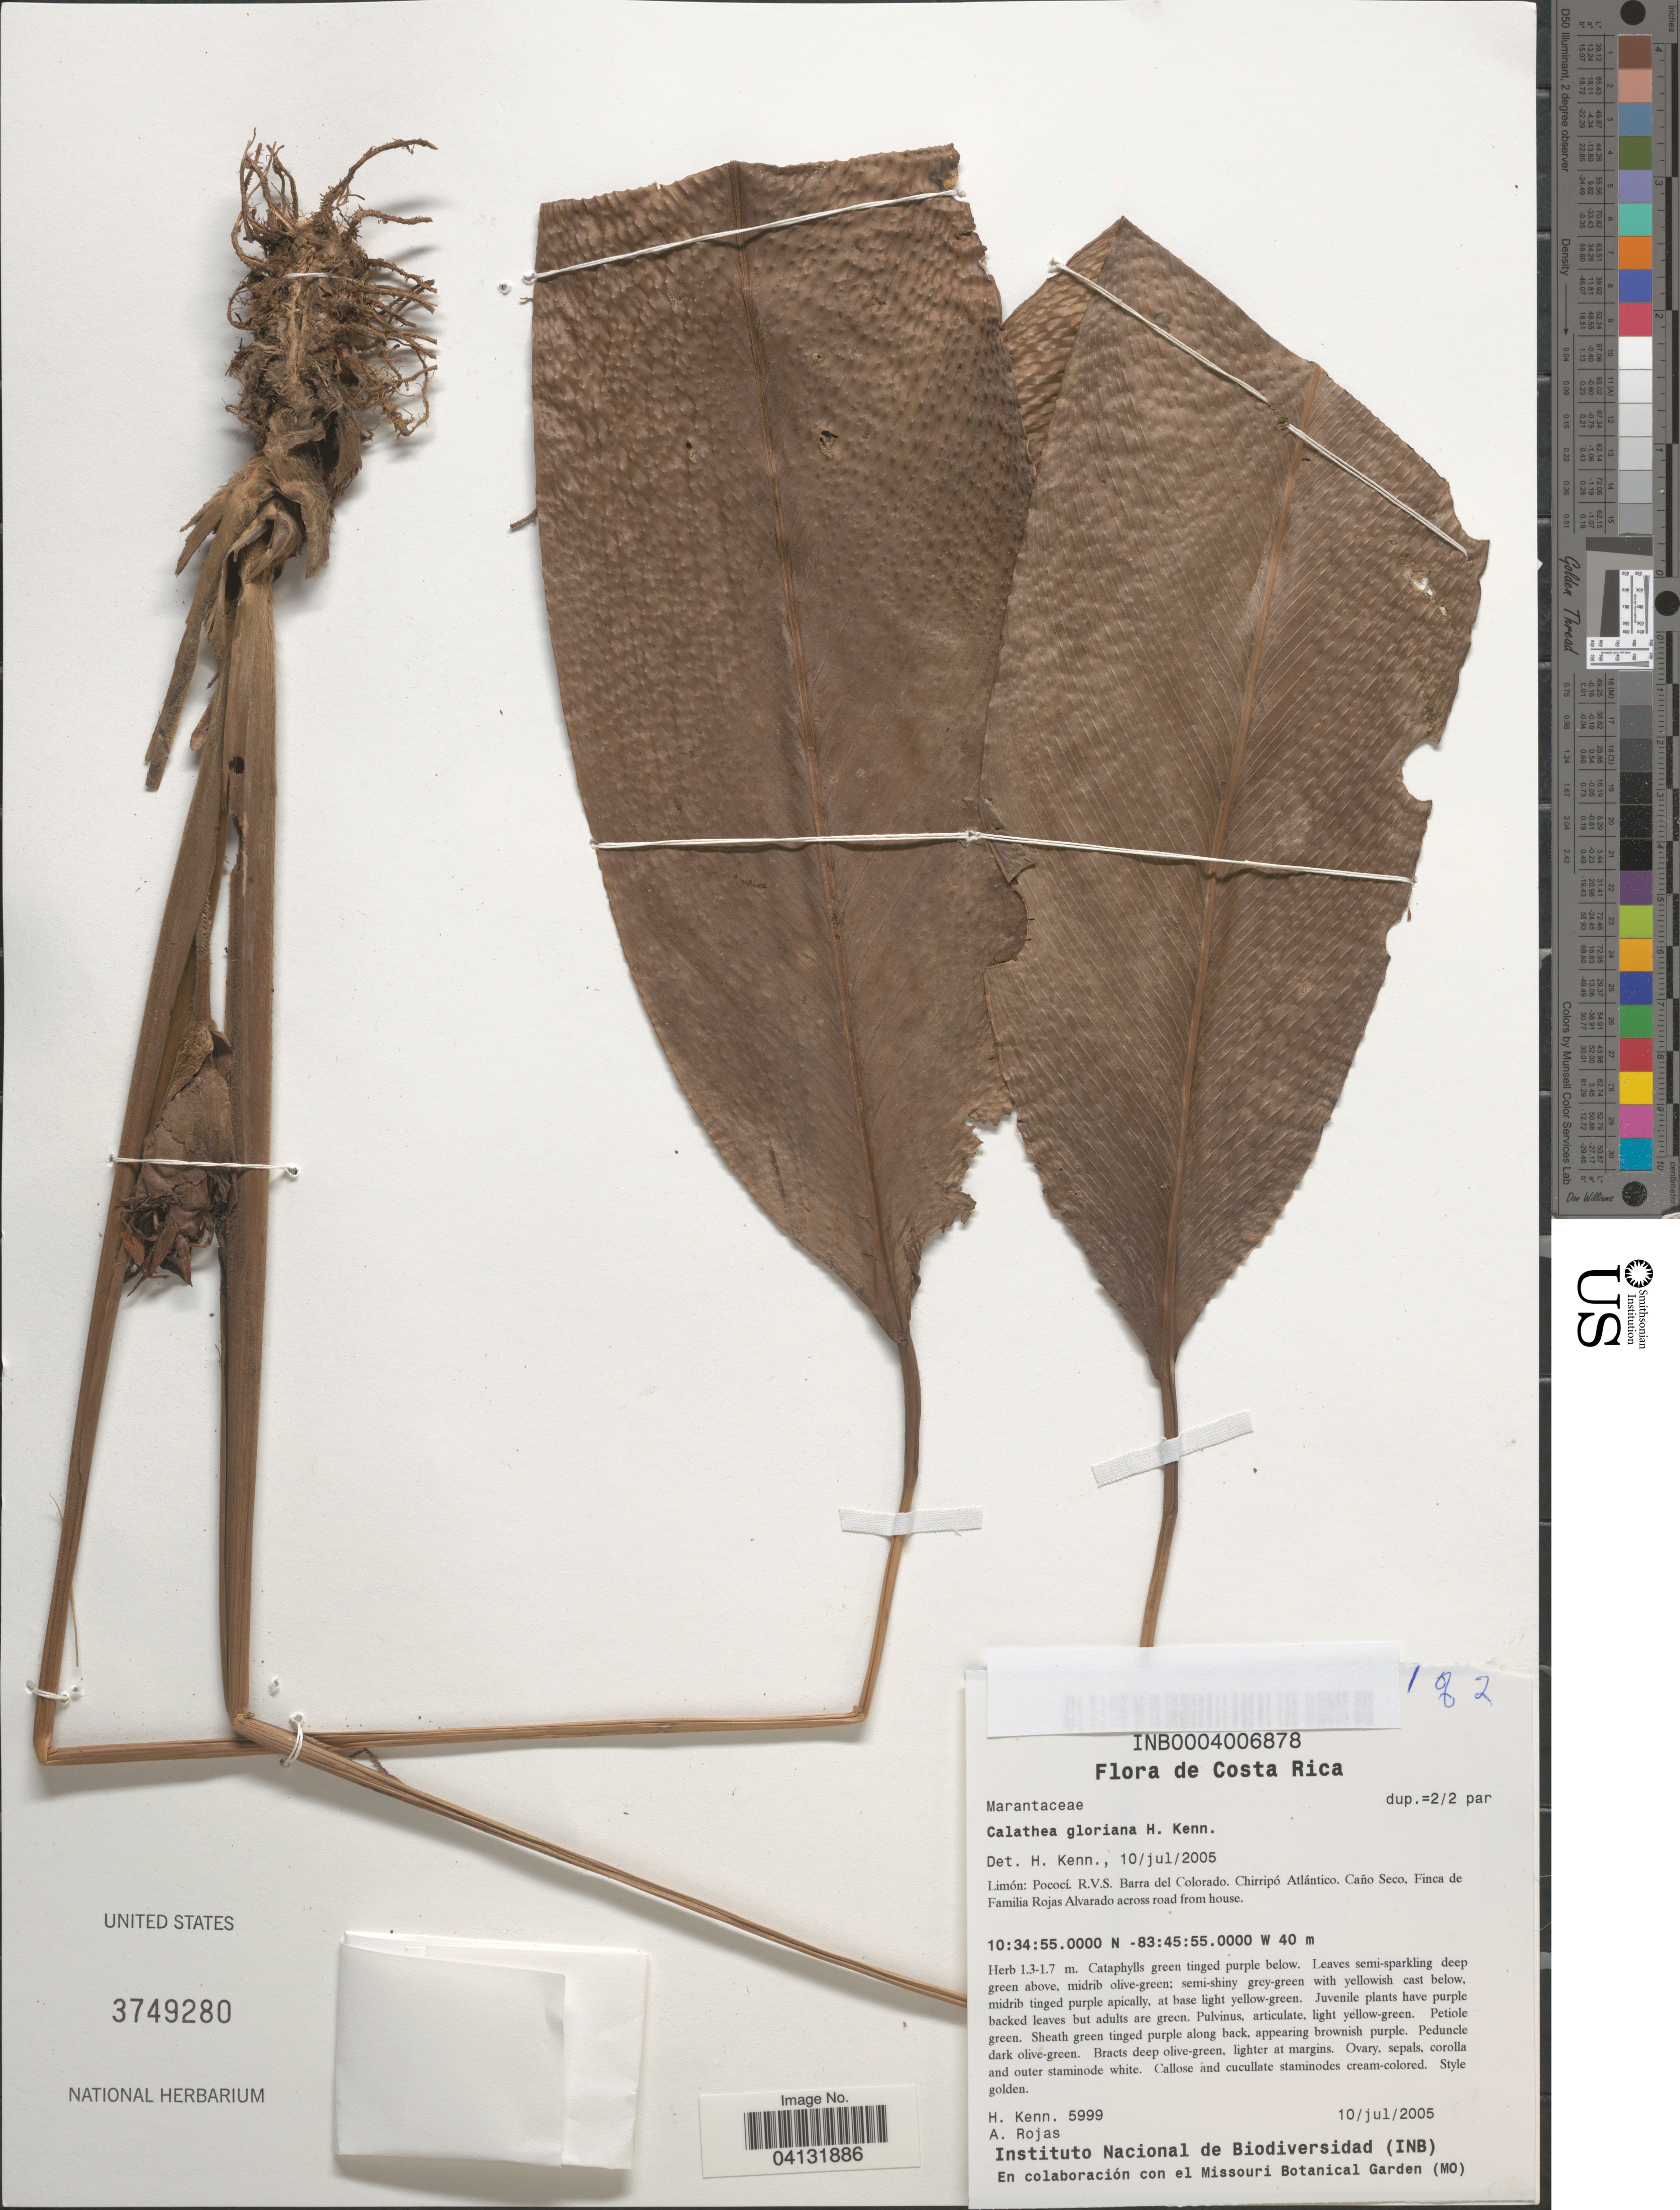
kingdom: Plantae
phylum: Tracheophyta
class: Liliopsida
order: Zingiberales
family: Marantaceae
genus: Calathea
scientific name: Calathea gloriana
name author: H. Kenn.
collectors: H. Kenn. & A. Rojas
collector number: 5999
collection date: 2005-07-10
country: Costa Rica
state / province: Limón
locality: Pococí. R.V.S. Barra del Colorado. Chirripó Atlántico. Caño Seco, Finca de Familia Rojas Alvarado across road from house.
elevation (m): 40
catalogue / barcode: US 3749280